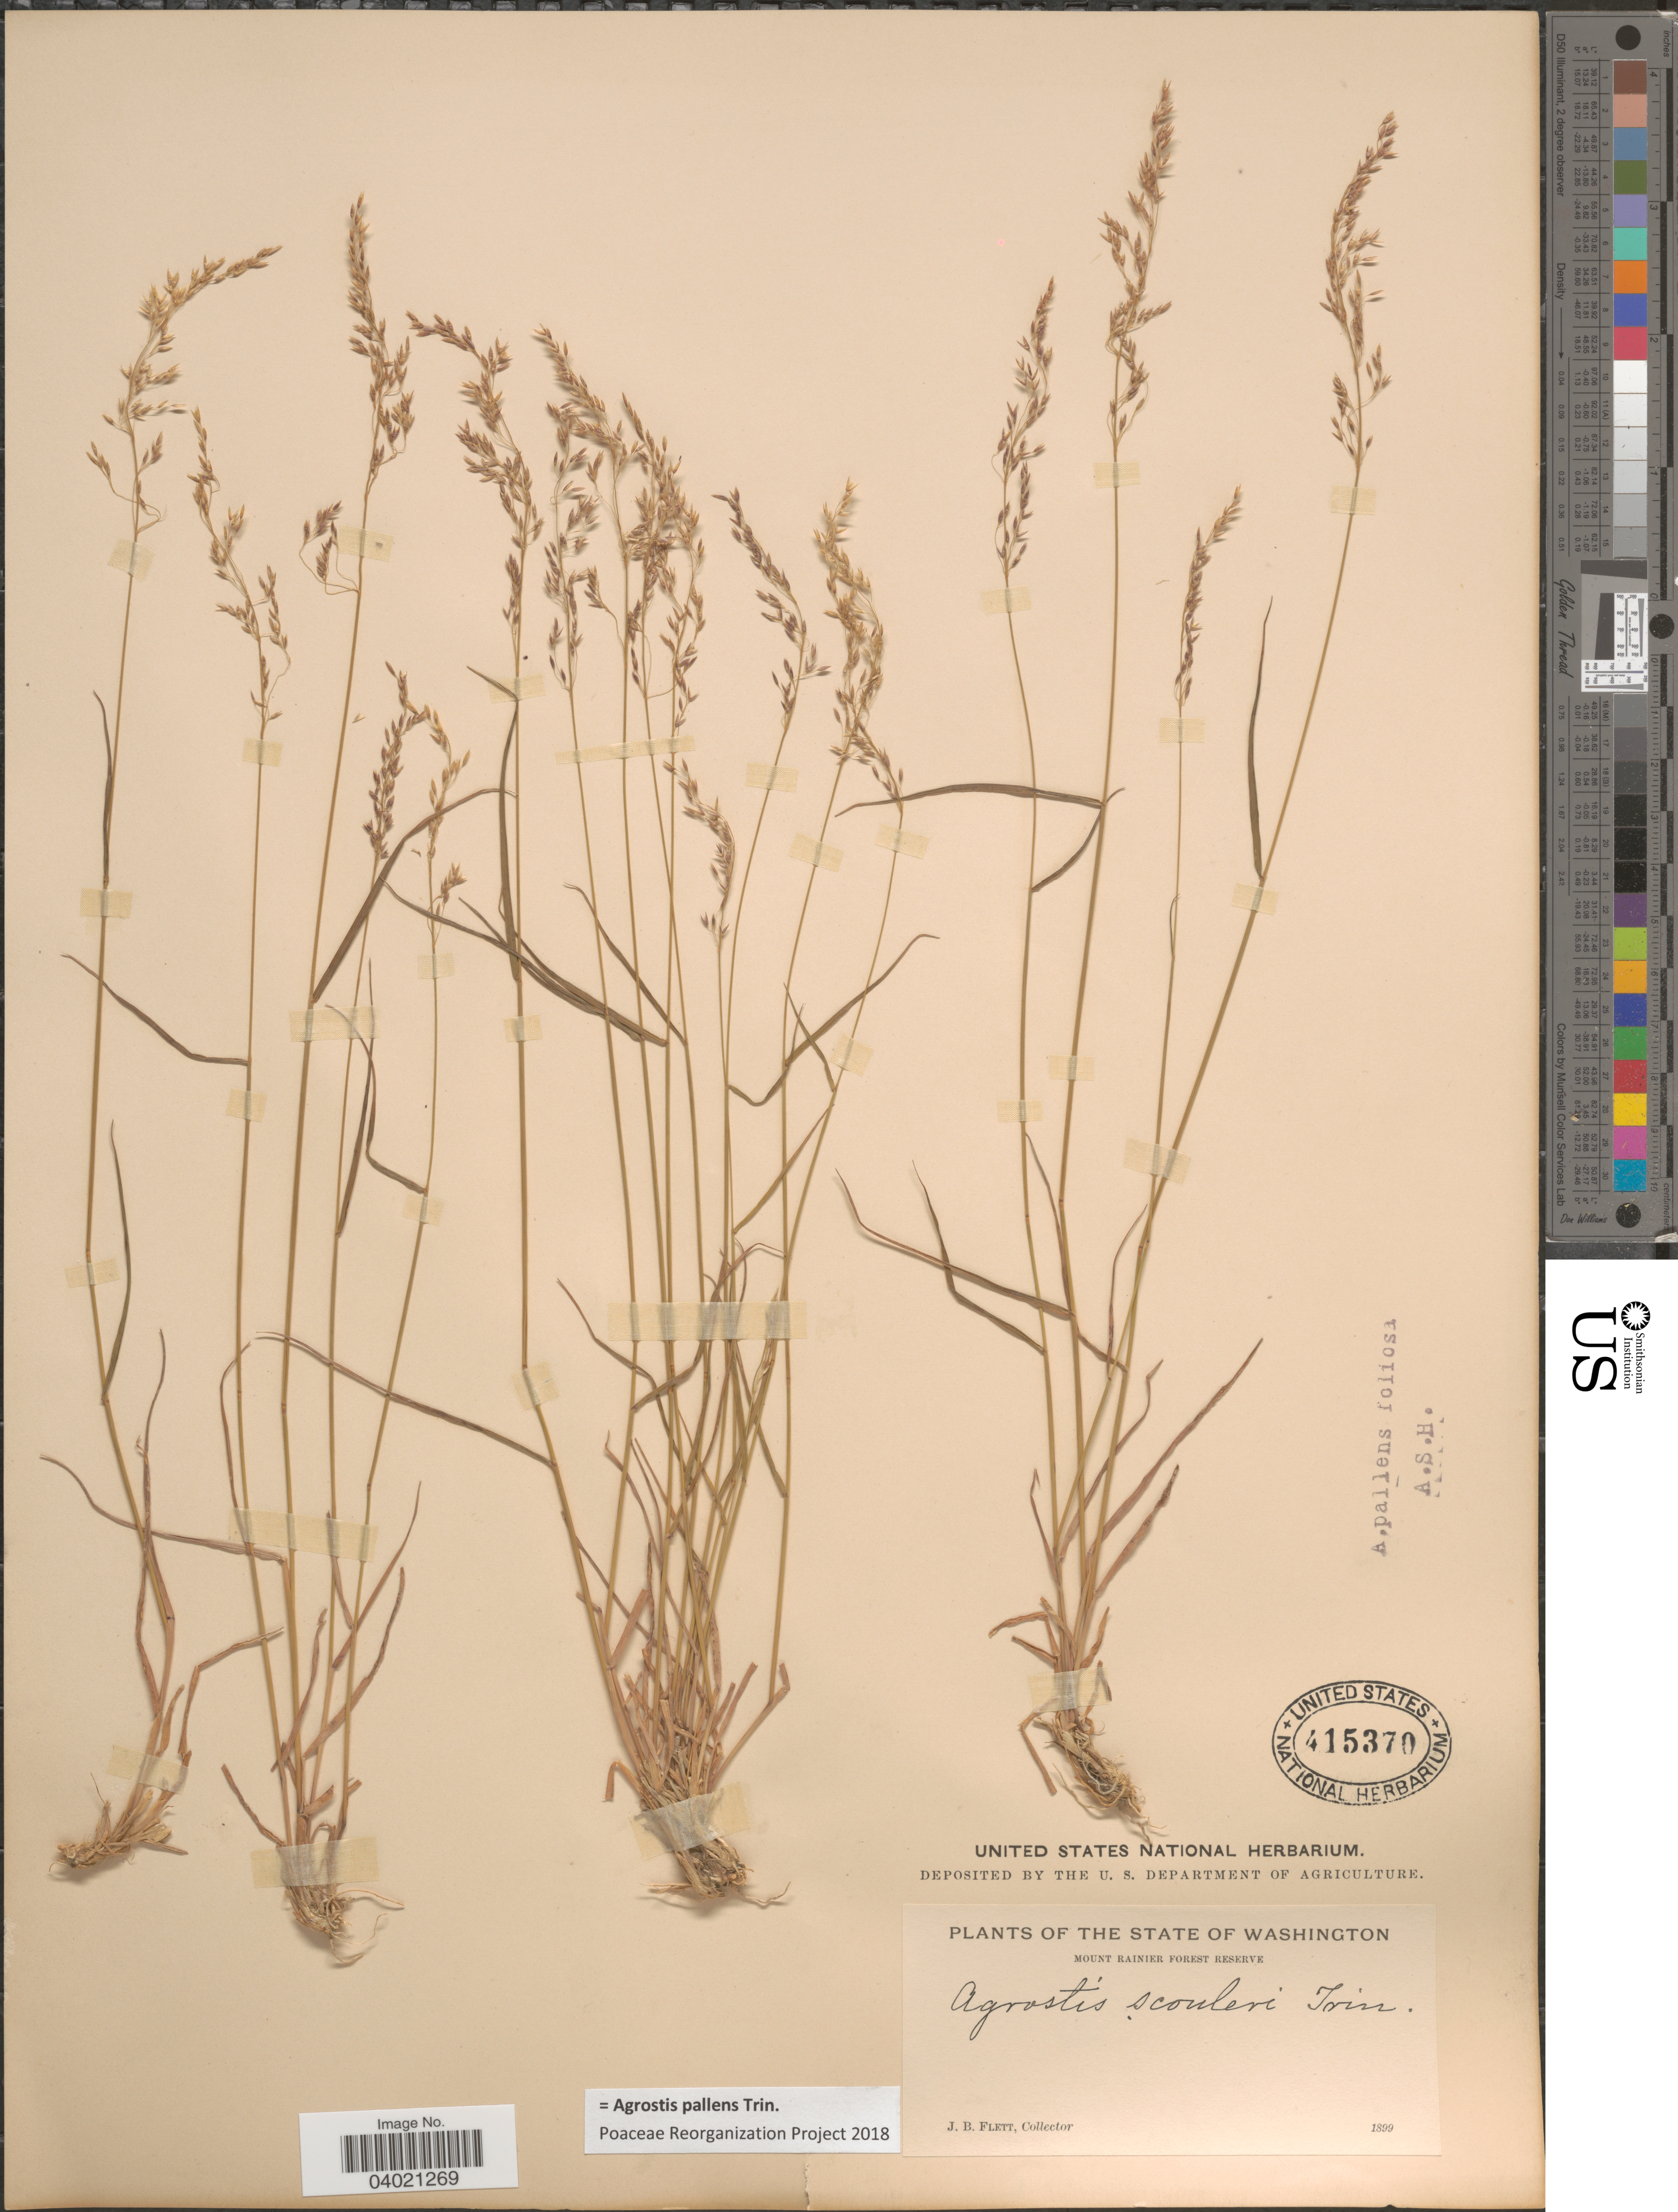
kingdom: Plantae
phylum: Tracheophyta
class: Liliopsida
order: Poales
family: Poaceae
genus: Agrostis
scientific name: Agrostis pallens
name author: Trin.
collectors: J. Flett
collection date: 1899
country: United States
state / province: Washington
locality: Mount Rainier Forest Reserve.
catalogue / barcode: US 415370